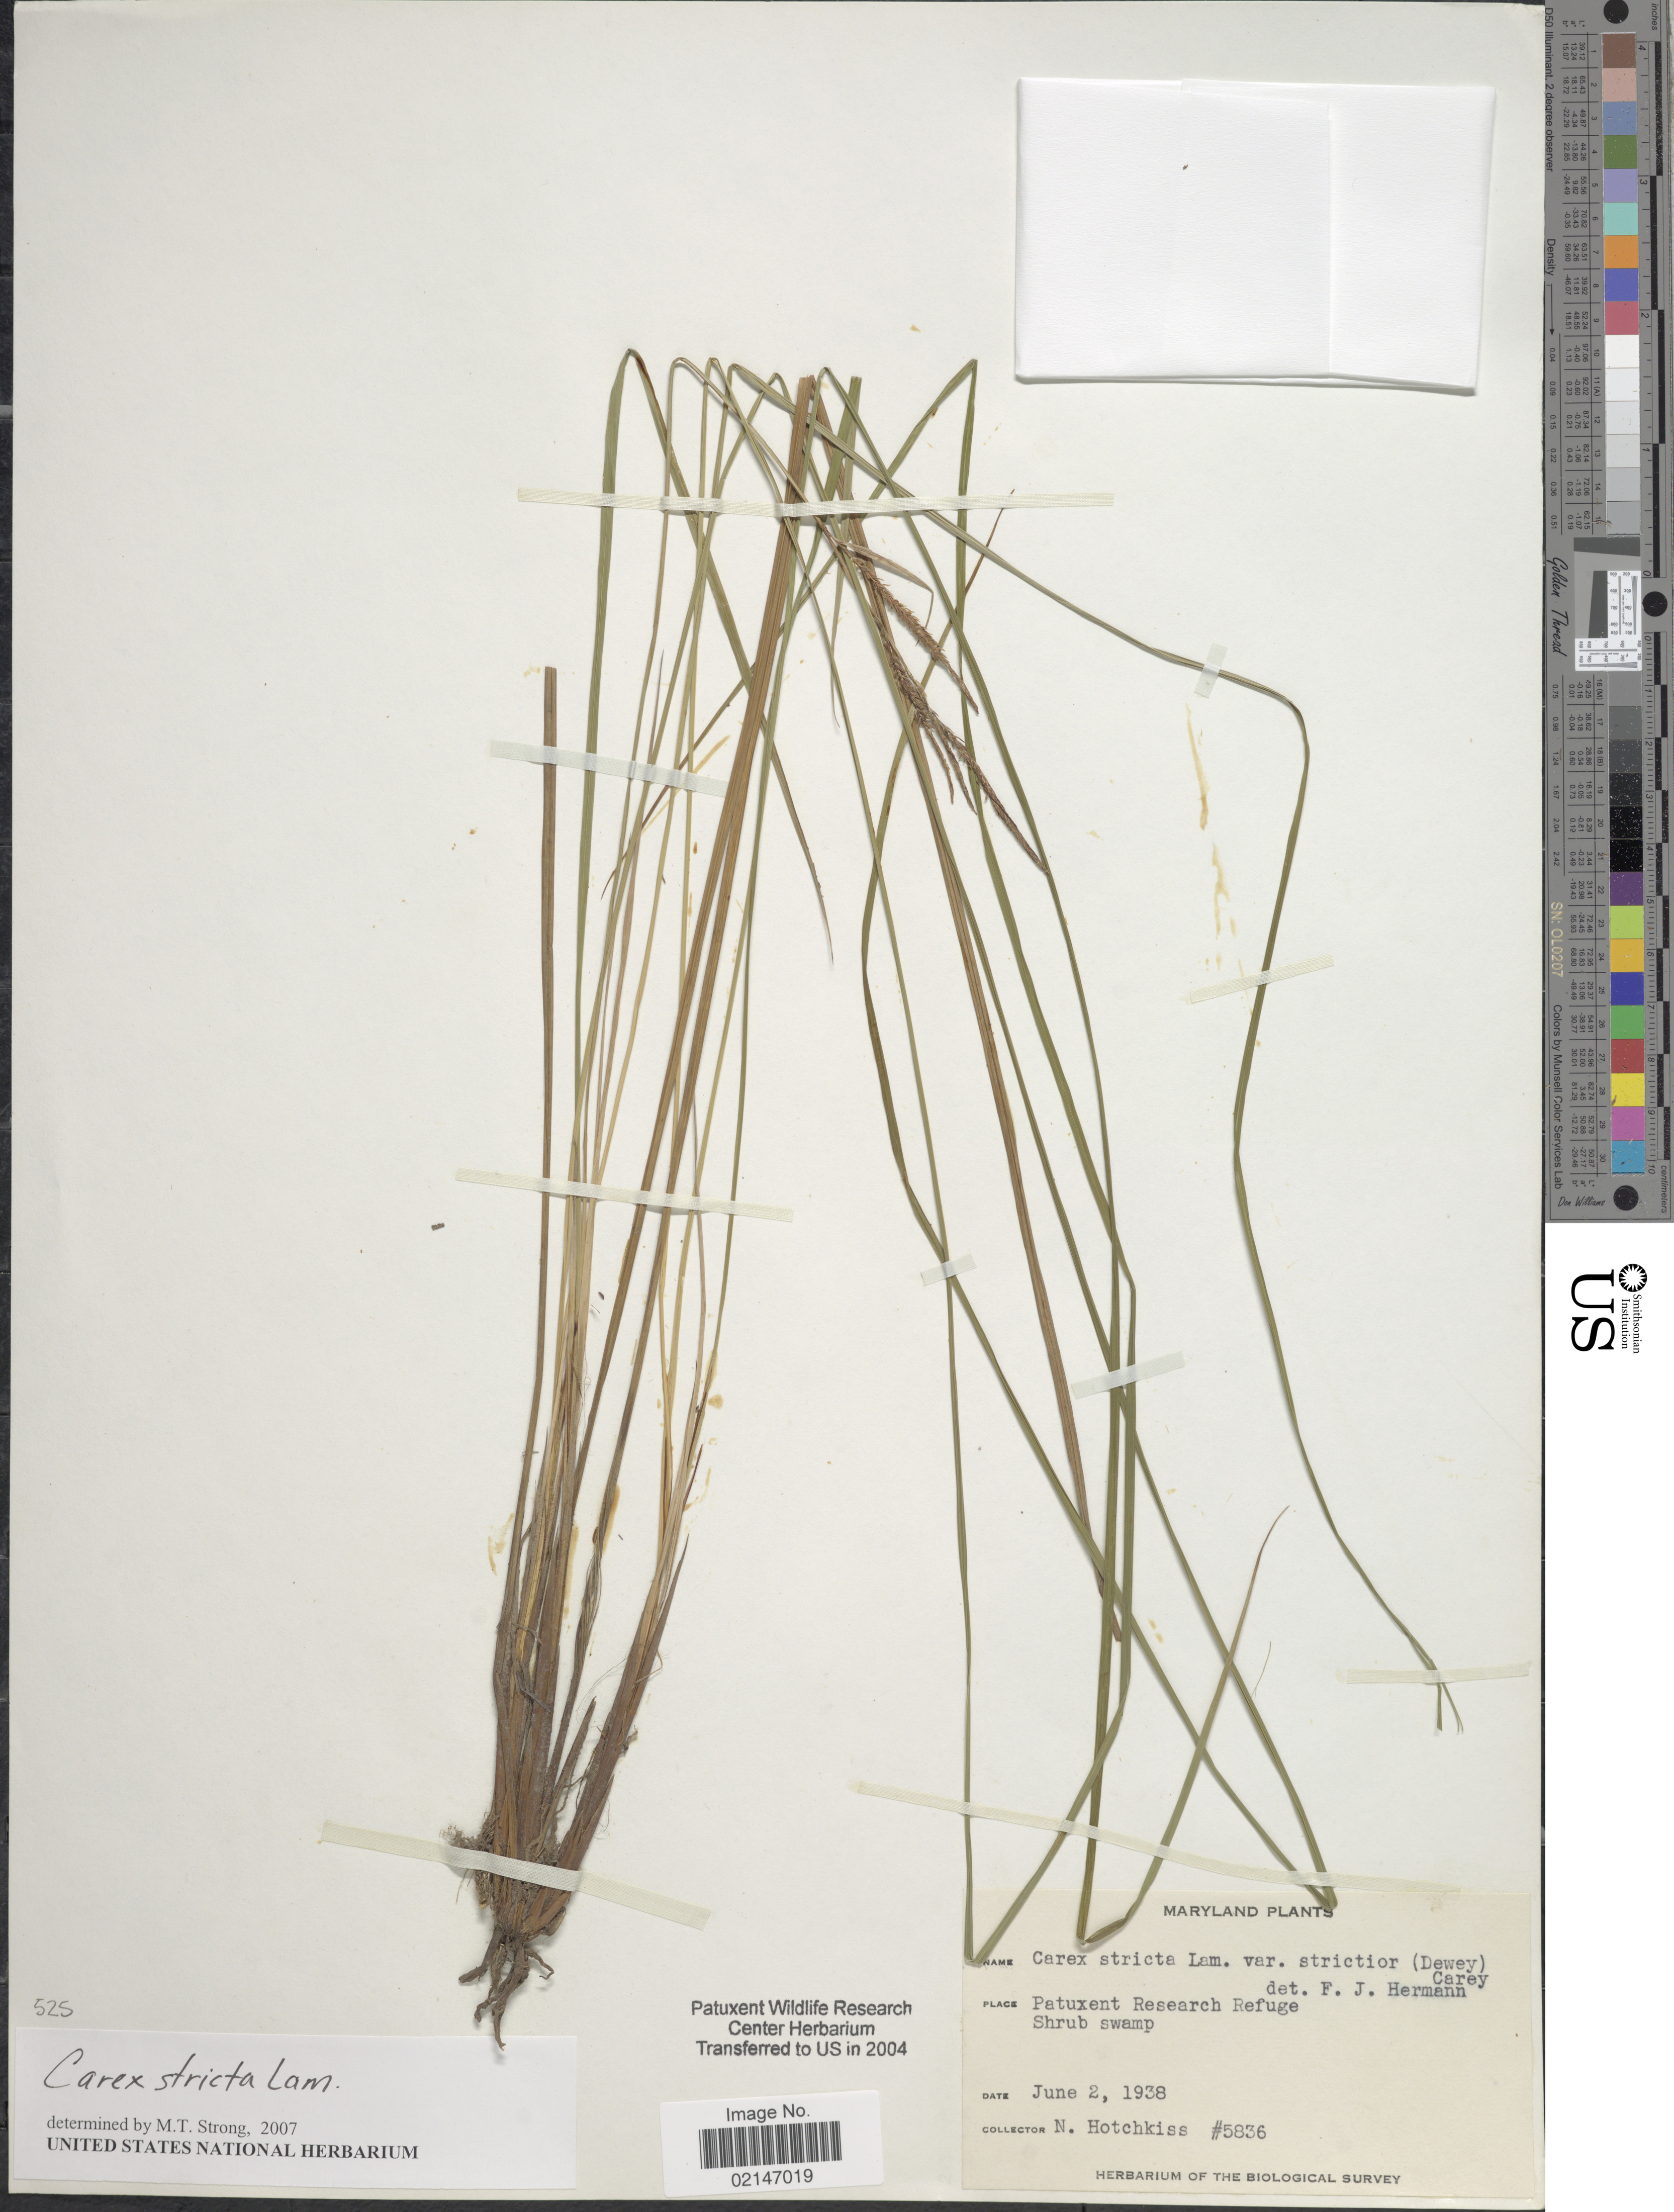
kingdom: Plantae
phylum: Tracheophyta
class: Liliopsida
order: Poales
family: Cyperaceae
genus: Carex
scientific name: Carex stricta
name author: Lam.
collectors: N. Hotchkiss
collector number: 5836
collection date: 1938-06-02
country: United States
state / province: Maryland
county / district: Prince George's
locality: Patuxent Research Refuge